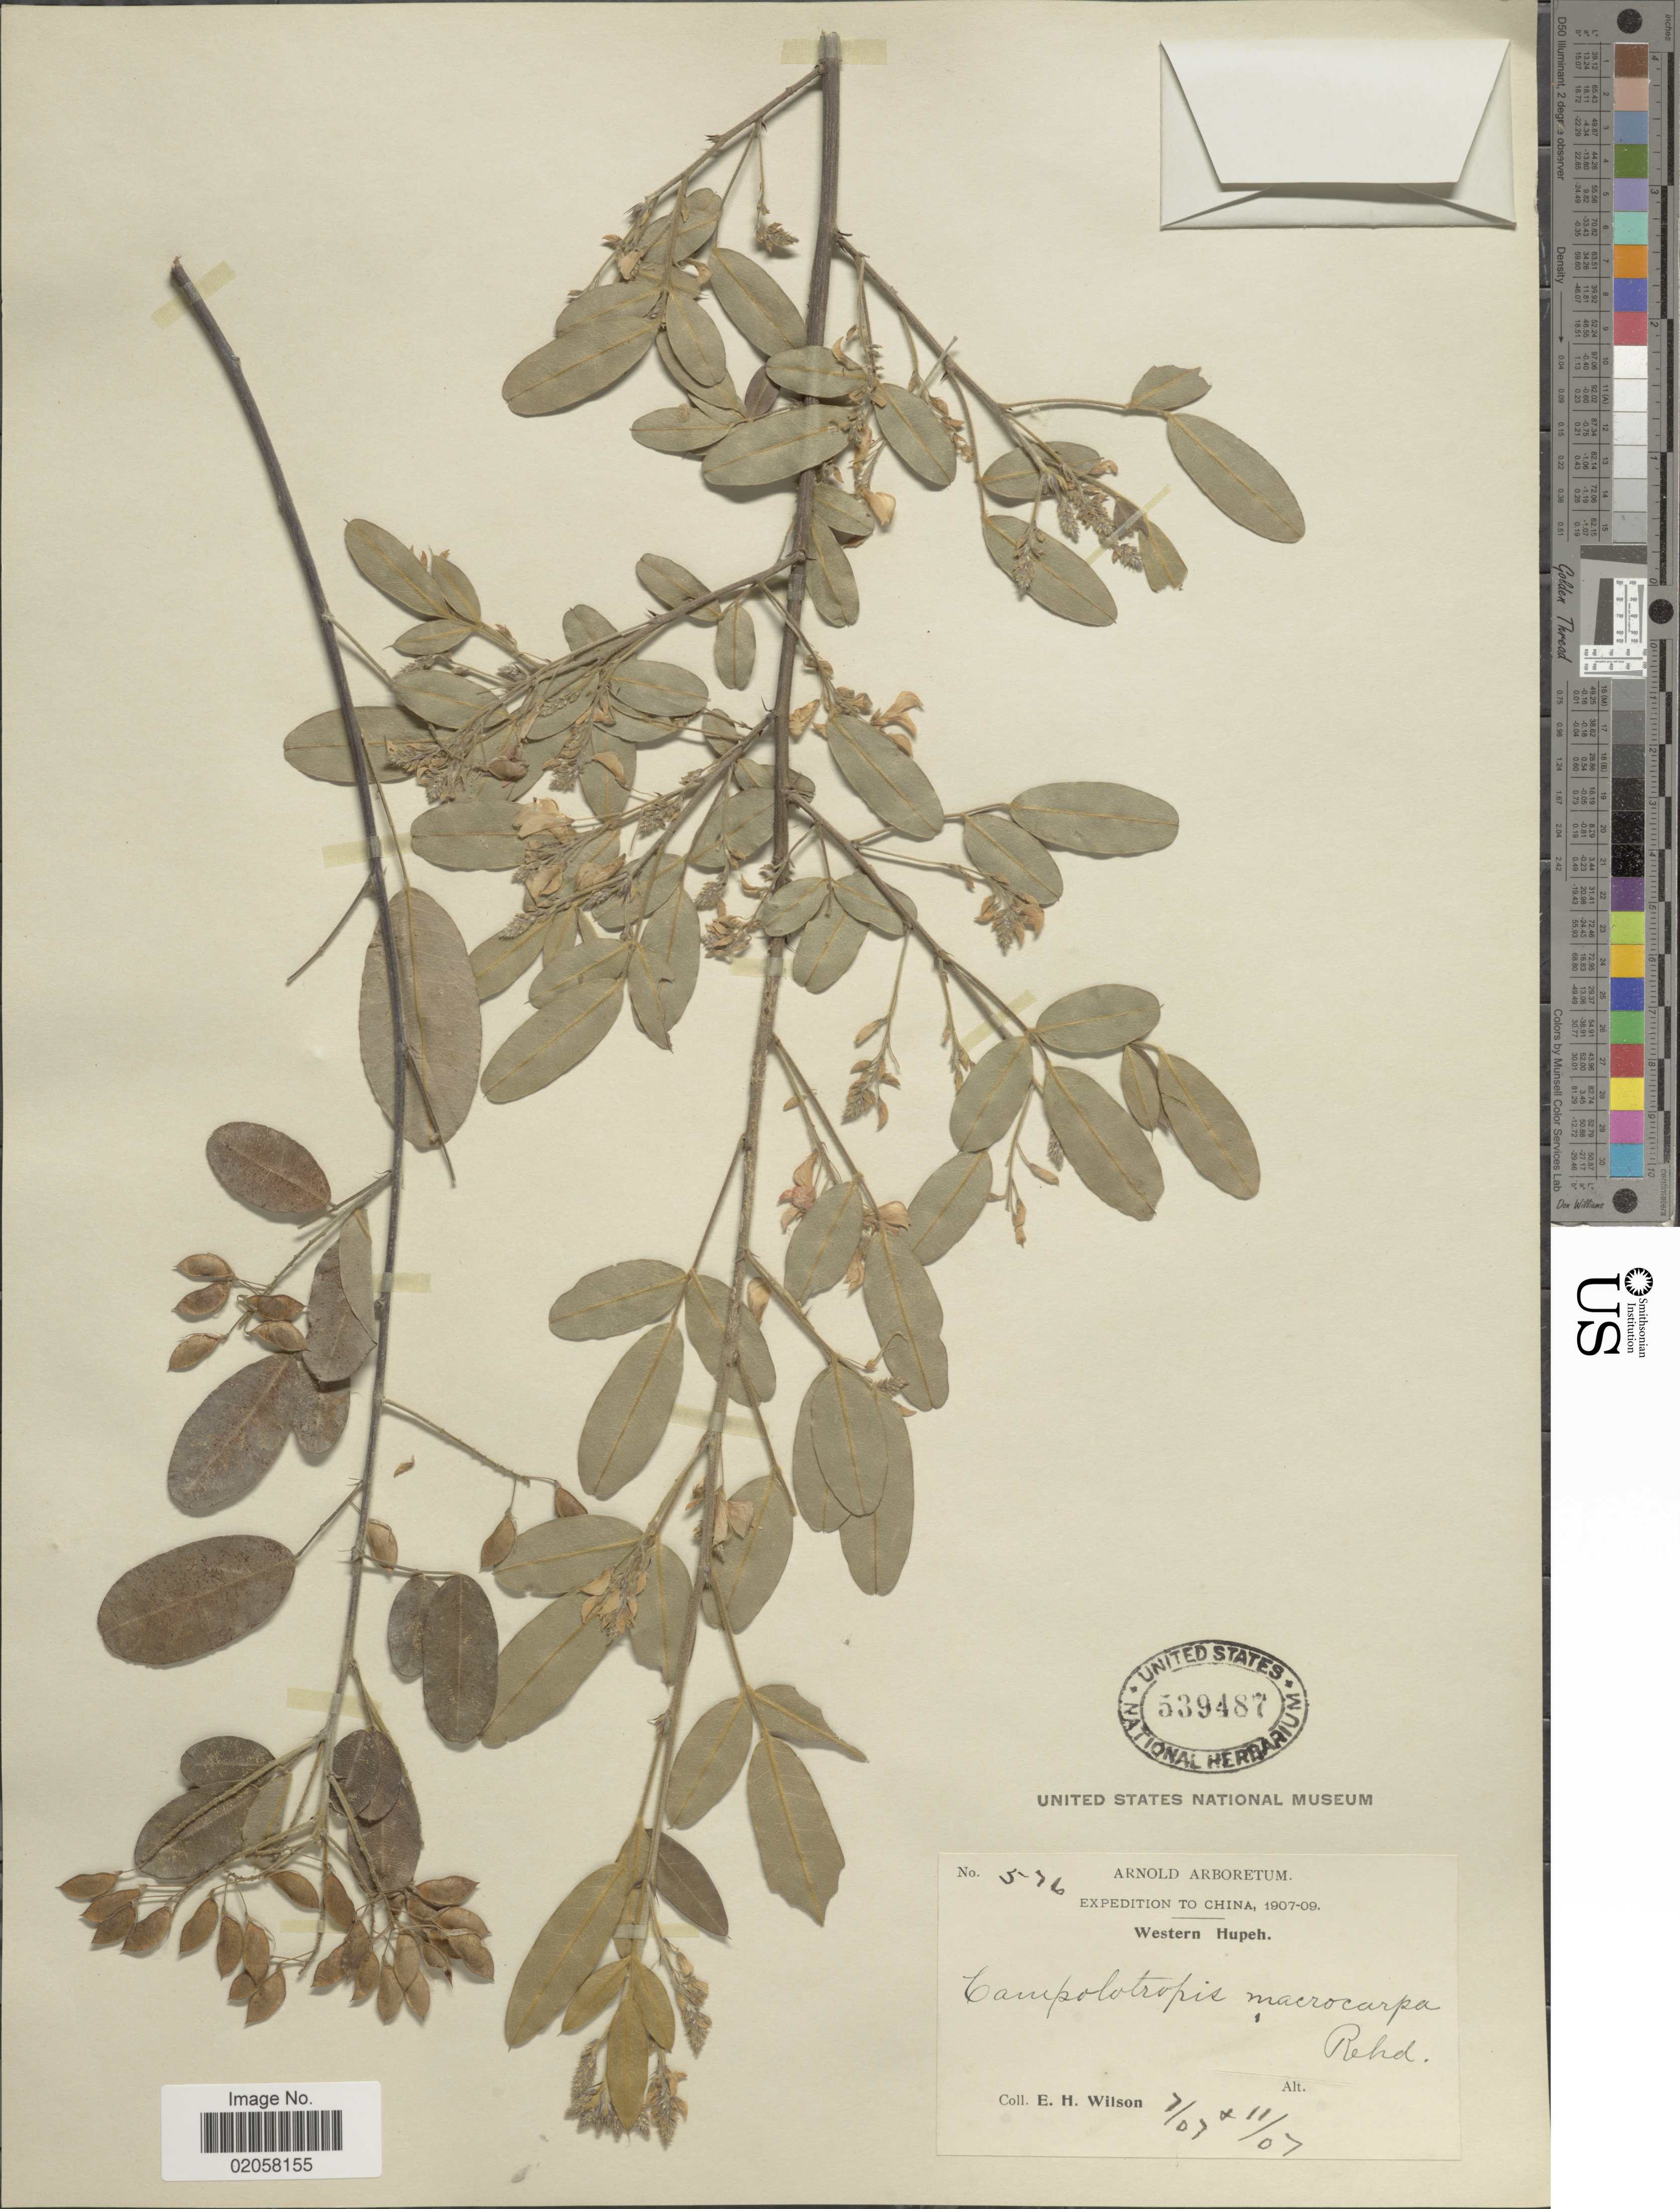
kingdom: Plantae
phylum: Tracheophyta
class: Magnoliopsida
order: Fabales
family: Fabaceae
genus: Campylotropis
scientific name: Campylotropis macrocarpa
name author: H. Ohashi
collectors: E. Wilson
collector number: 576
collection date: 1907-07-07/1909-07-11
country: China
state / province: Hubei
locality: Western Hupeh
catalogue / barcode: US 539487